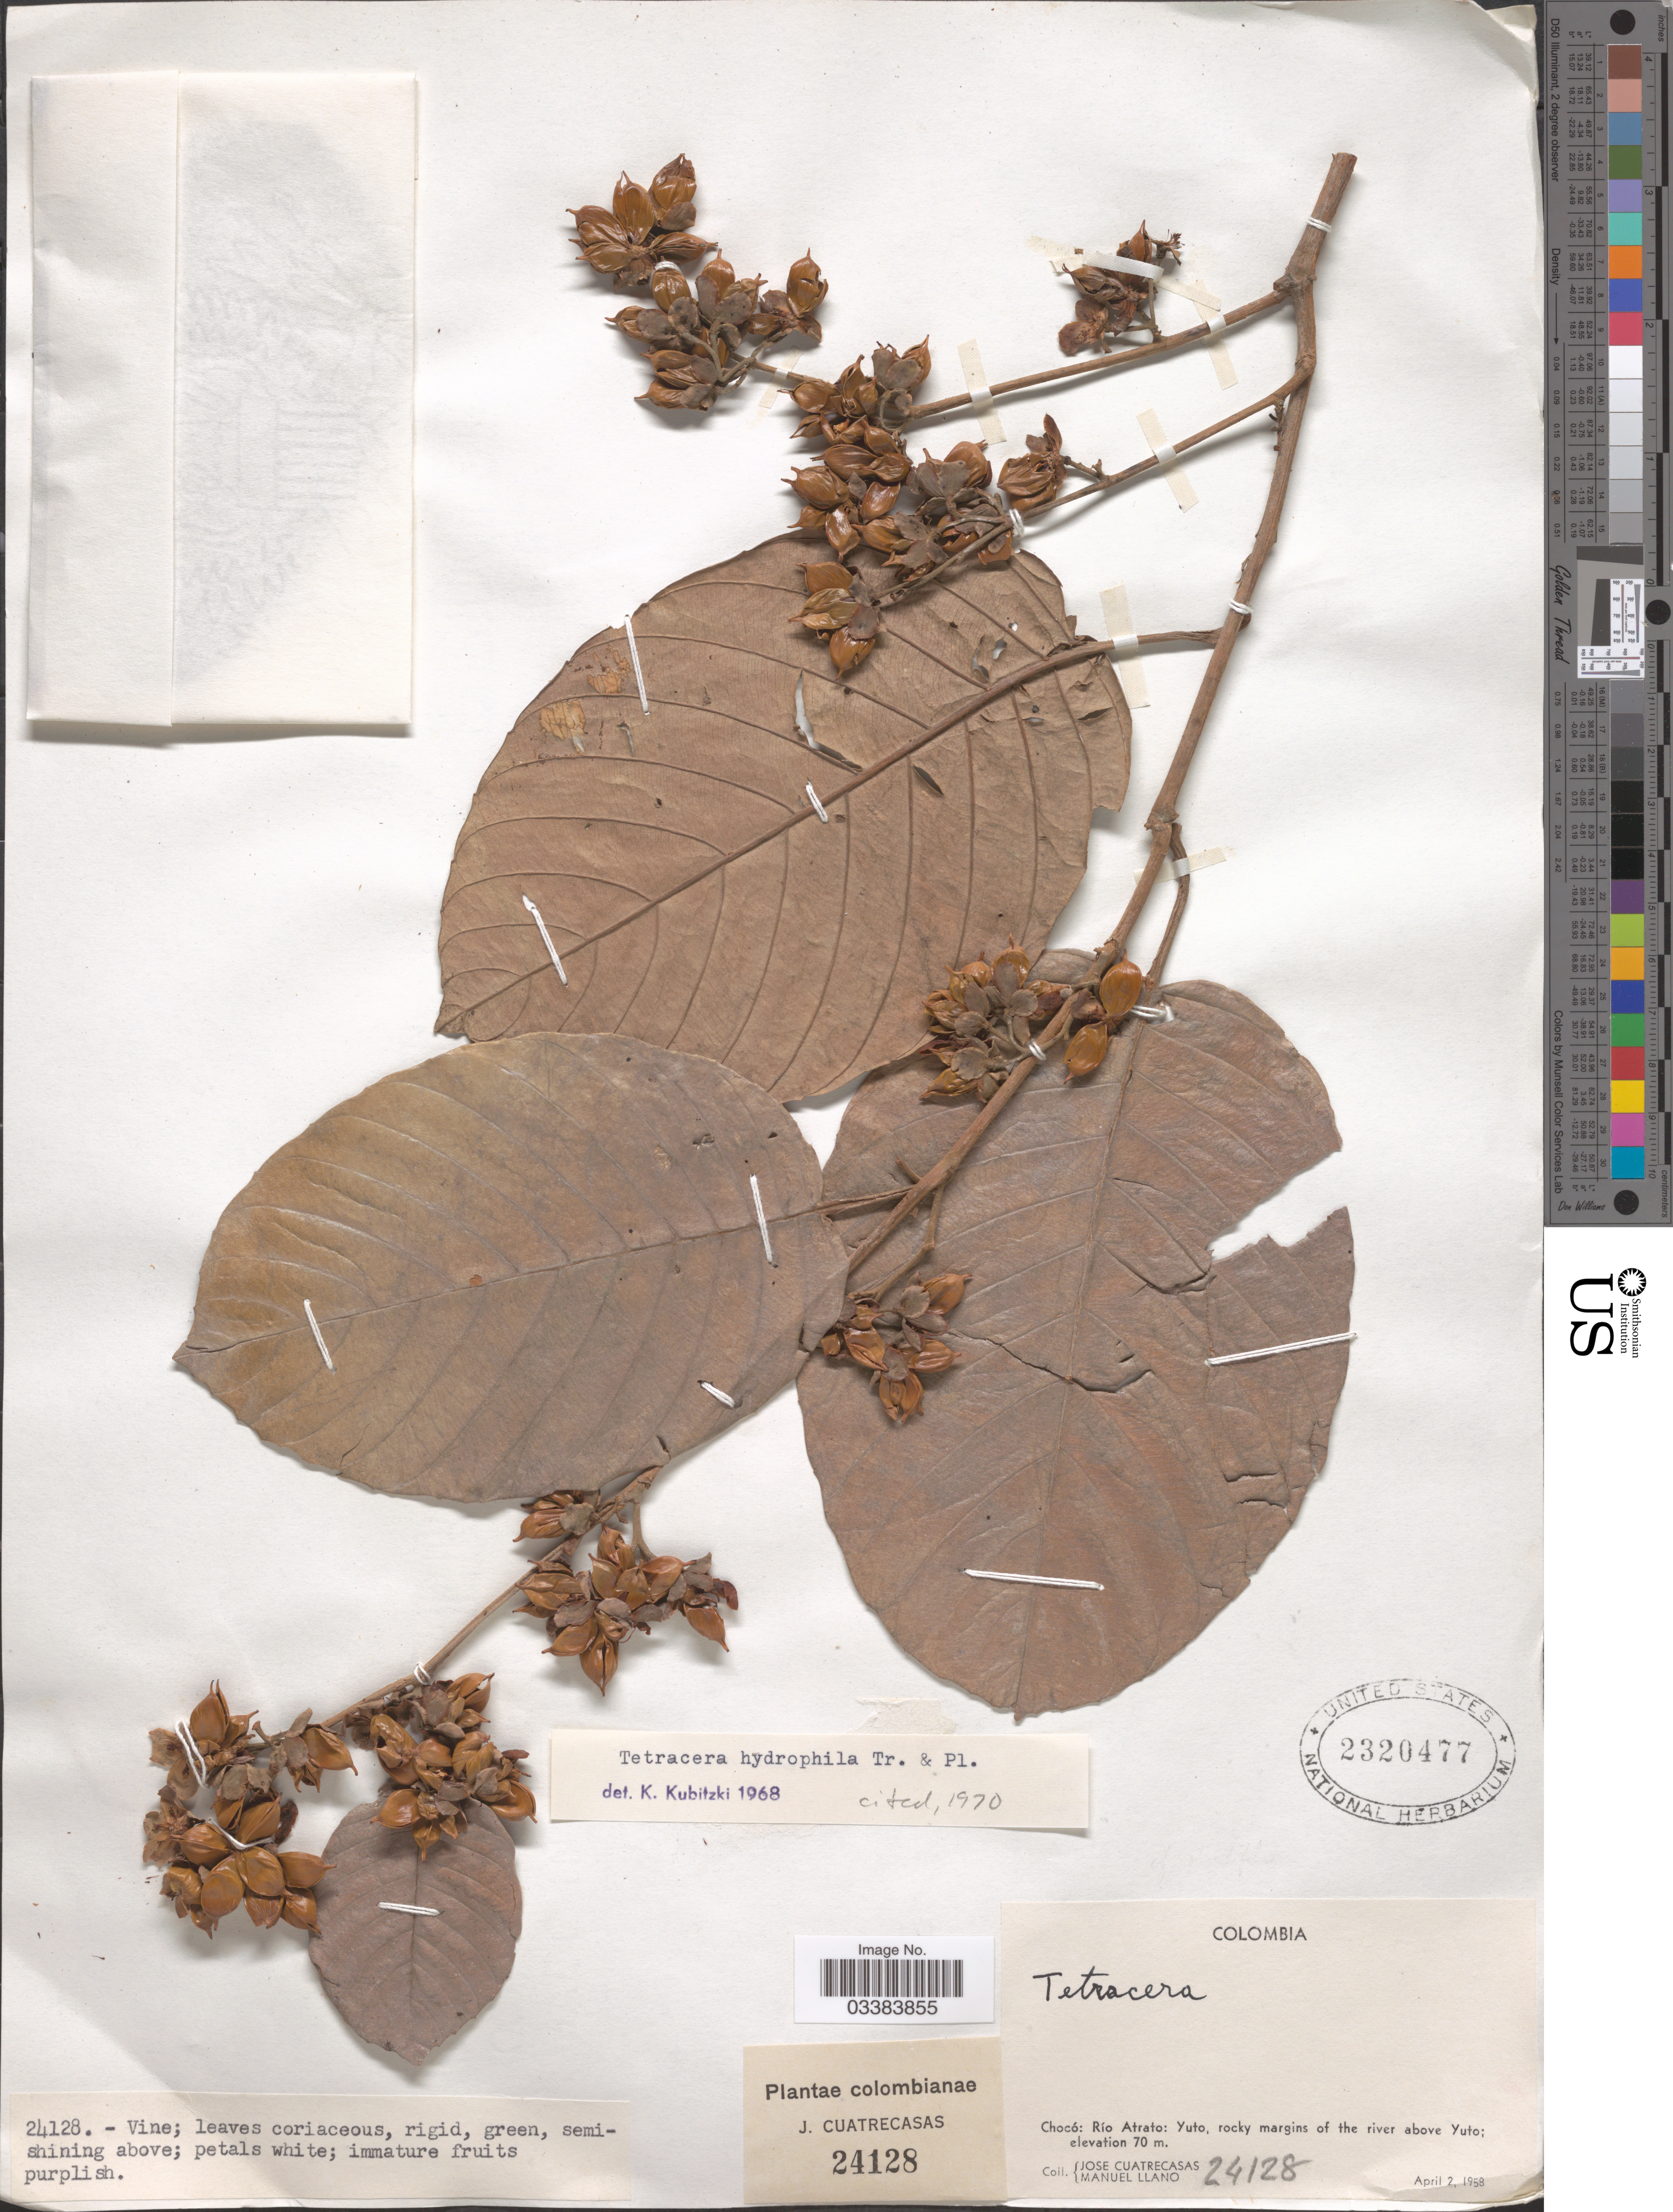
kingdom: Plantae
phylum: Tracheophyta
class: Magnoliopsida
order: Dilleniales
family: Dilleniaceae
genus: Tetracera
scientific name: Tetracera hydrophila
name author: Triana & Planch.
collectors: J. Cuatrecasas & M. Llano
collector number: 24128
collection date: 1968-04-02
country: Colombia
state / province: Chocó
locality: Río Atrato: Yuto, rocky margins of the river above Yuto.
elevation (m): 70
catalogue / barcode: US 2320477